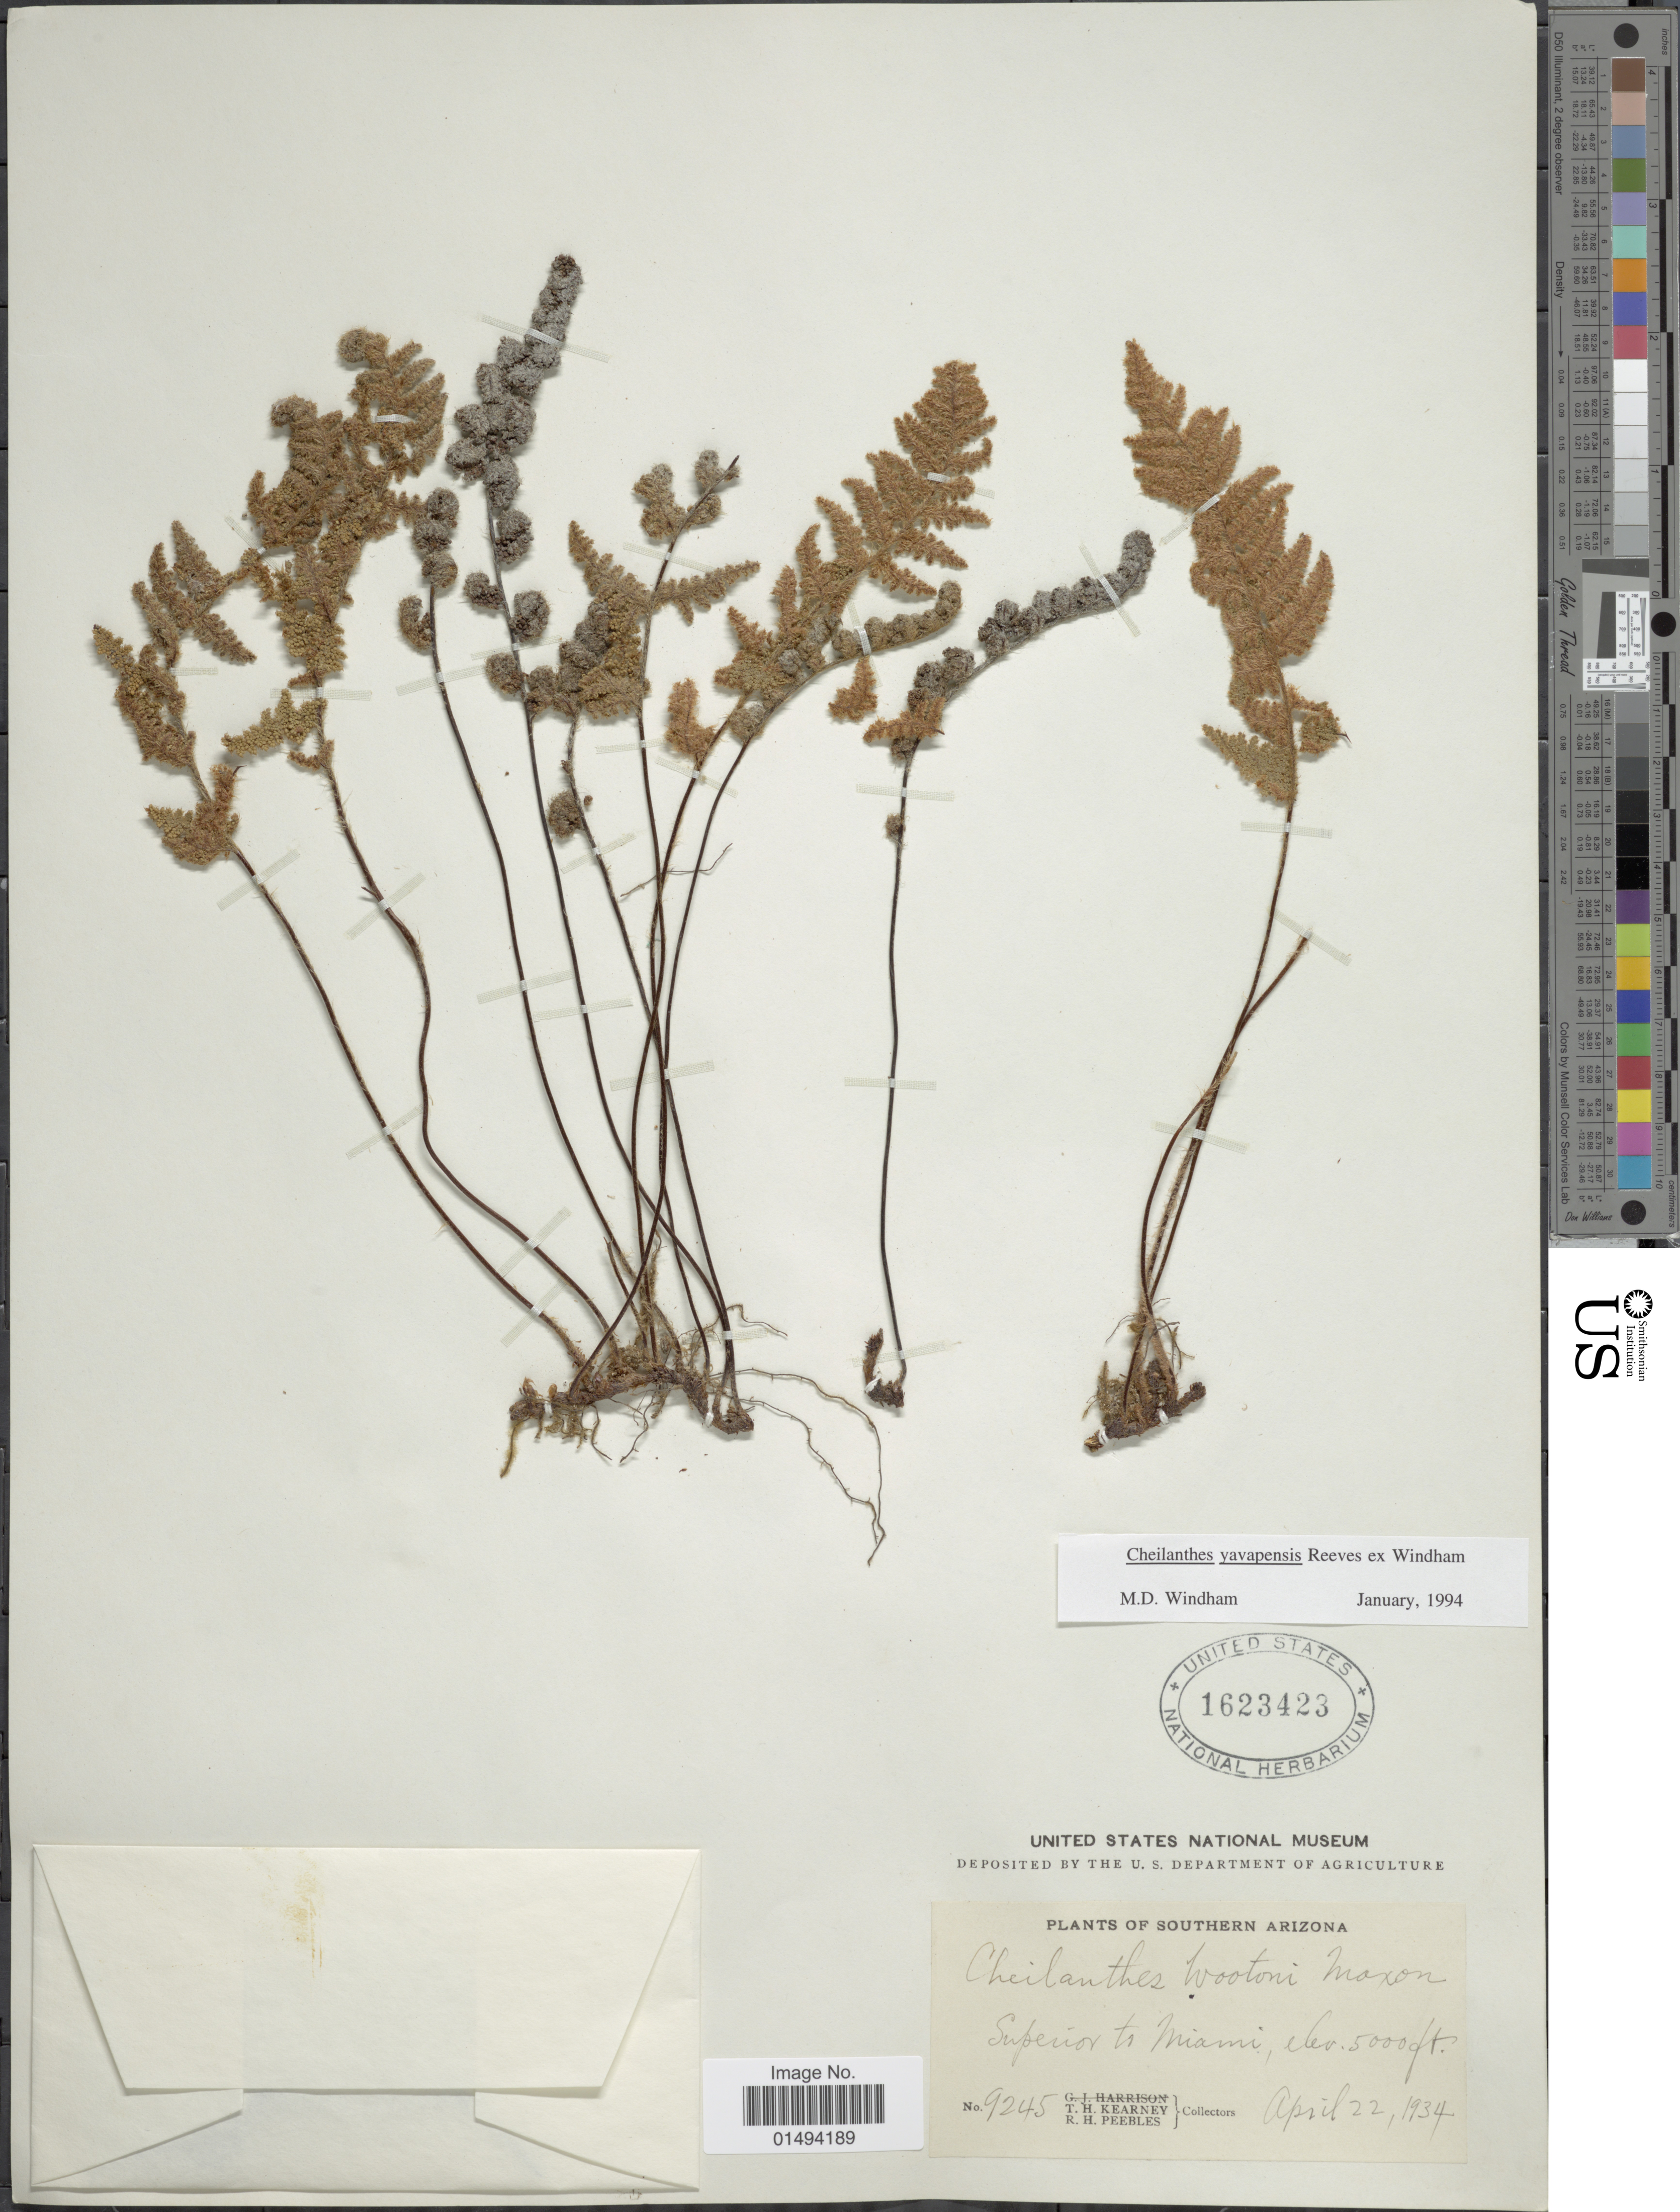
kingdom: Plantae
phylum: Tracheophyta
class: Polypodiopsida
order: Polypodiales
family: Pteridaceae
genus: Myriopteris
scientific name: Myriopteris yavapensis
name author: (T. Reeves ex Windham) Grusz & Windham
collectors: T. H. Kearney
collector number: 9245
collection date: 1934-04-22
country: United States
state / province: Arizona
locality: Arizona, Superior to Miami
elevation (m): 1524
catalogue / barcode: US 1623423